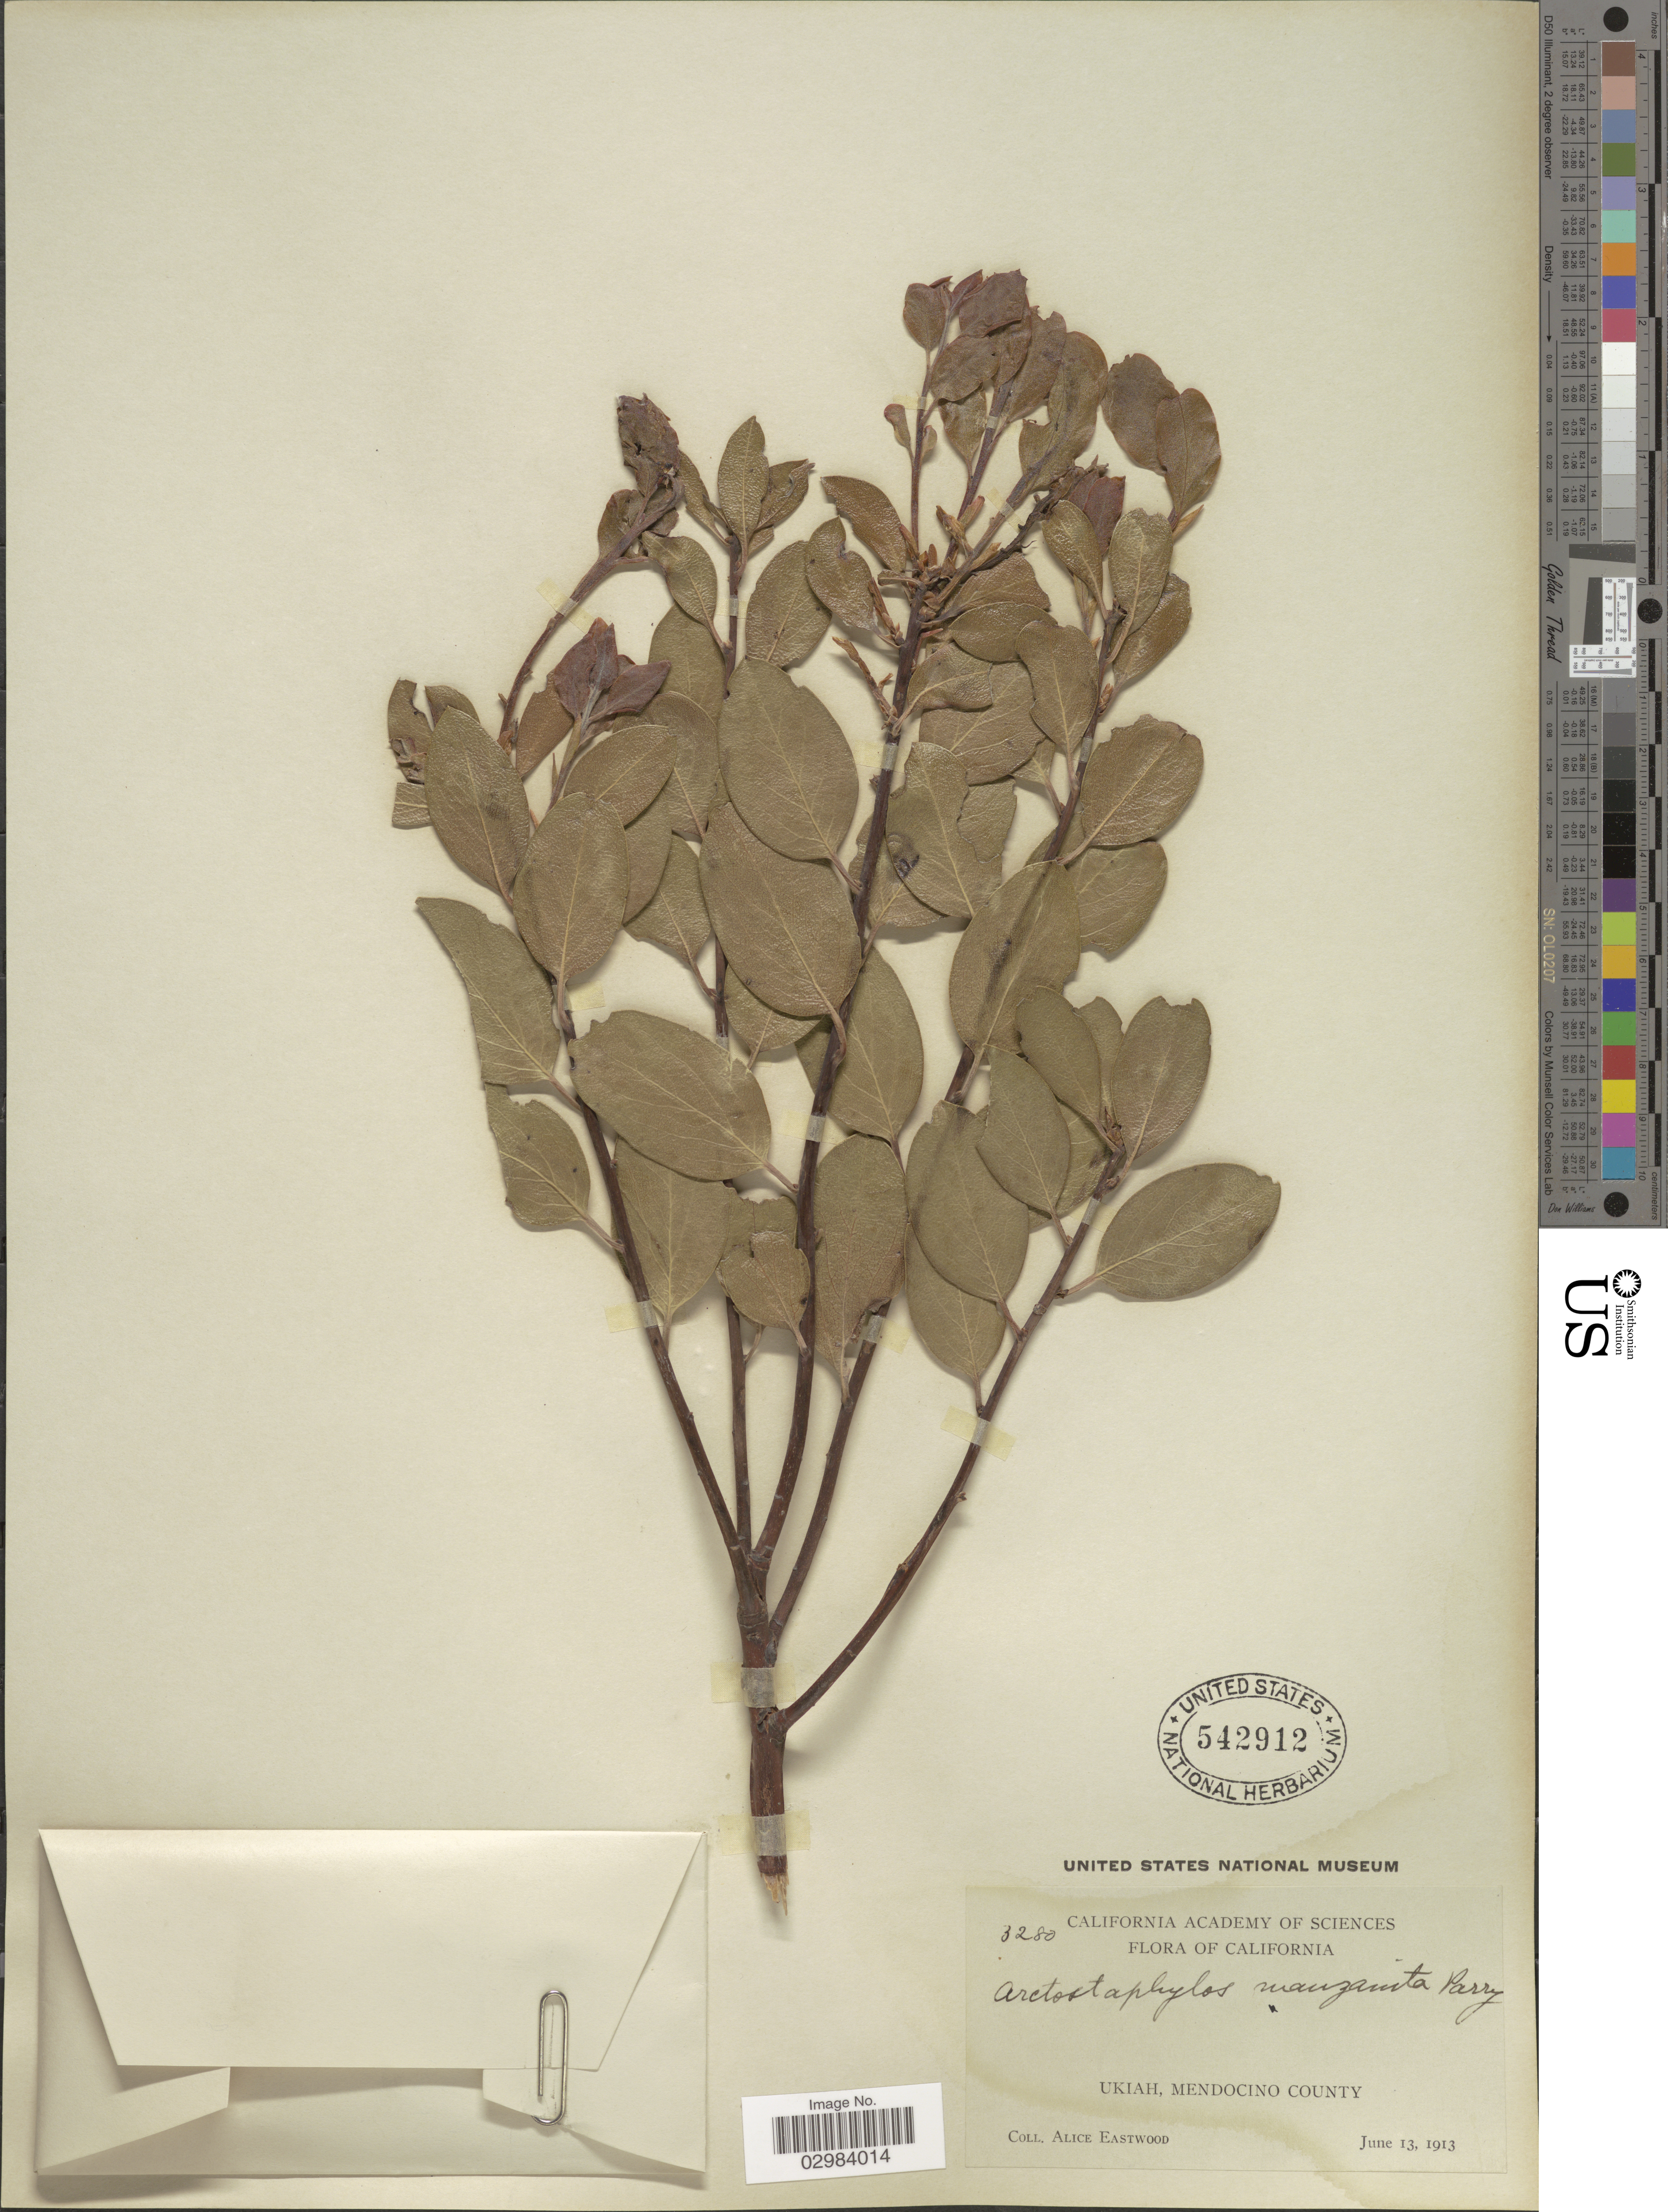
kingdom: Plantae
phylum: Tracheophyta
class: Magnoliopsida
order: Ericales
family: Ericaceae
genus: Arctostaphylos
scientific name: Arctostaphylos manzanita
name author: Parry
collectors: A. Eastwood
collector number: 3280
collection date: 1913-06-13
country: United States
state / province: California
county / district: Mendocino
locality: Ukiah, Mendocino County.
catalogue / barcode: US 542912